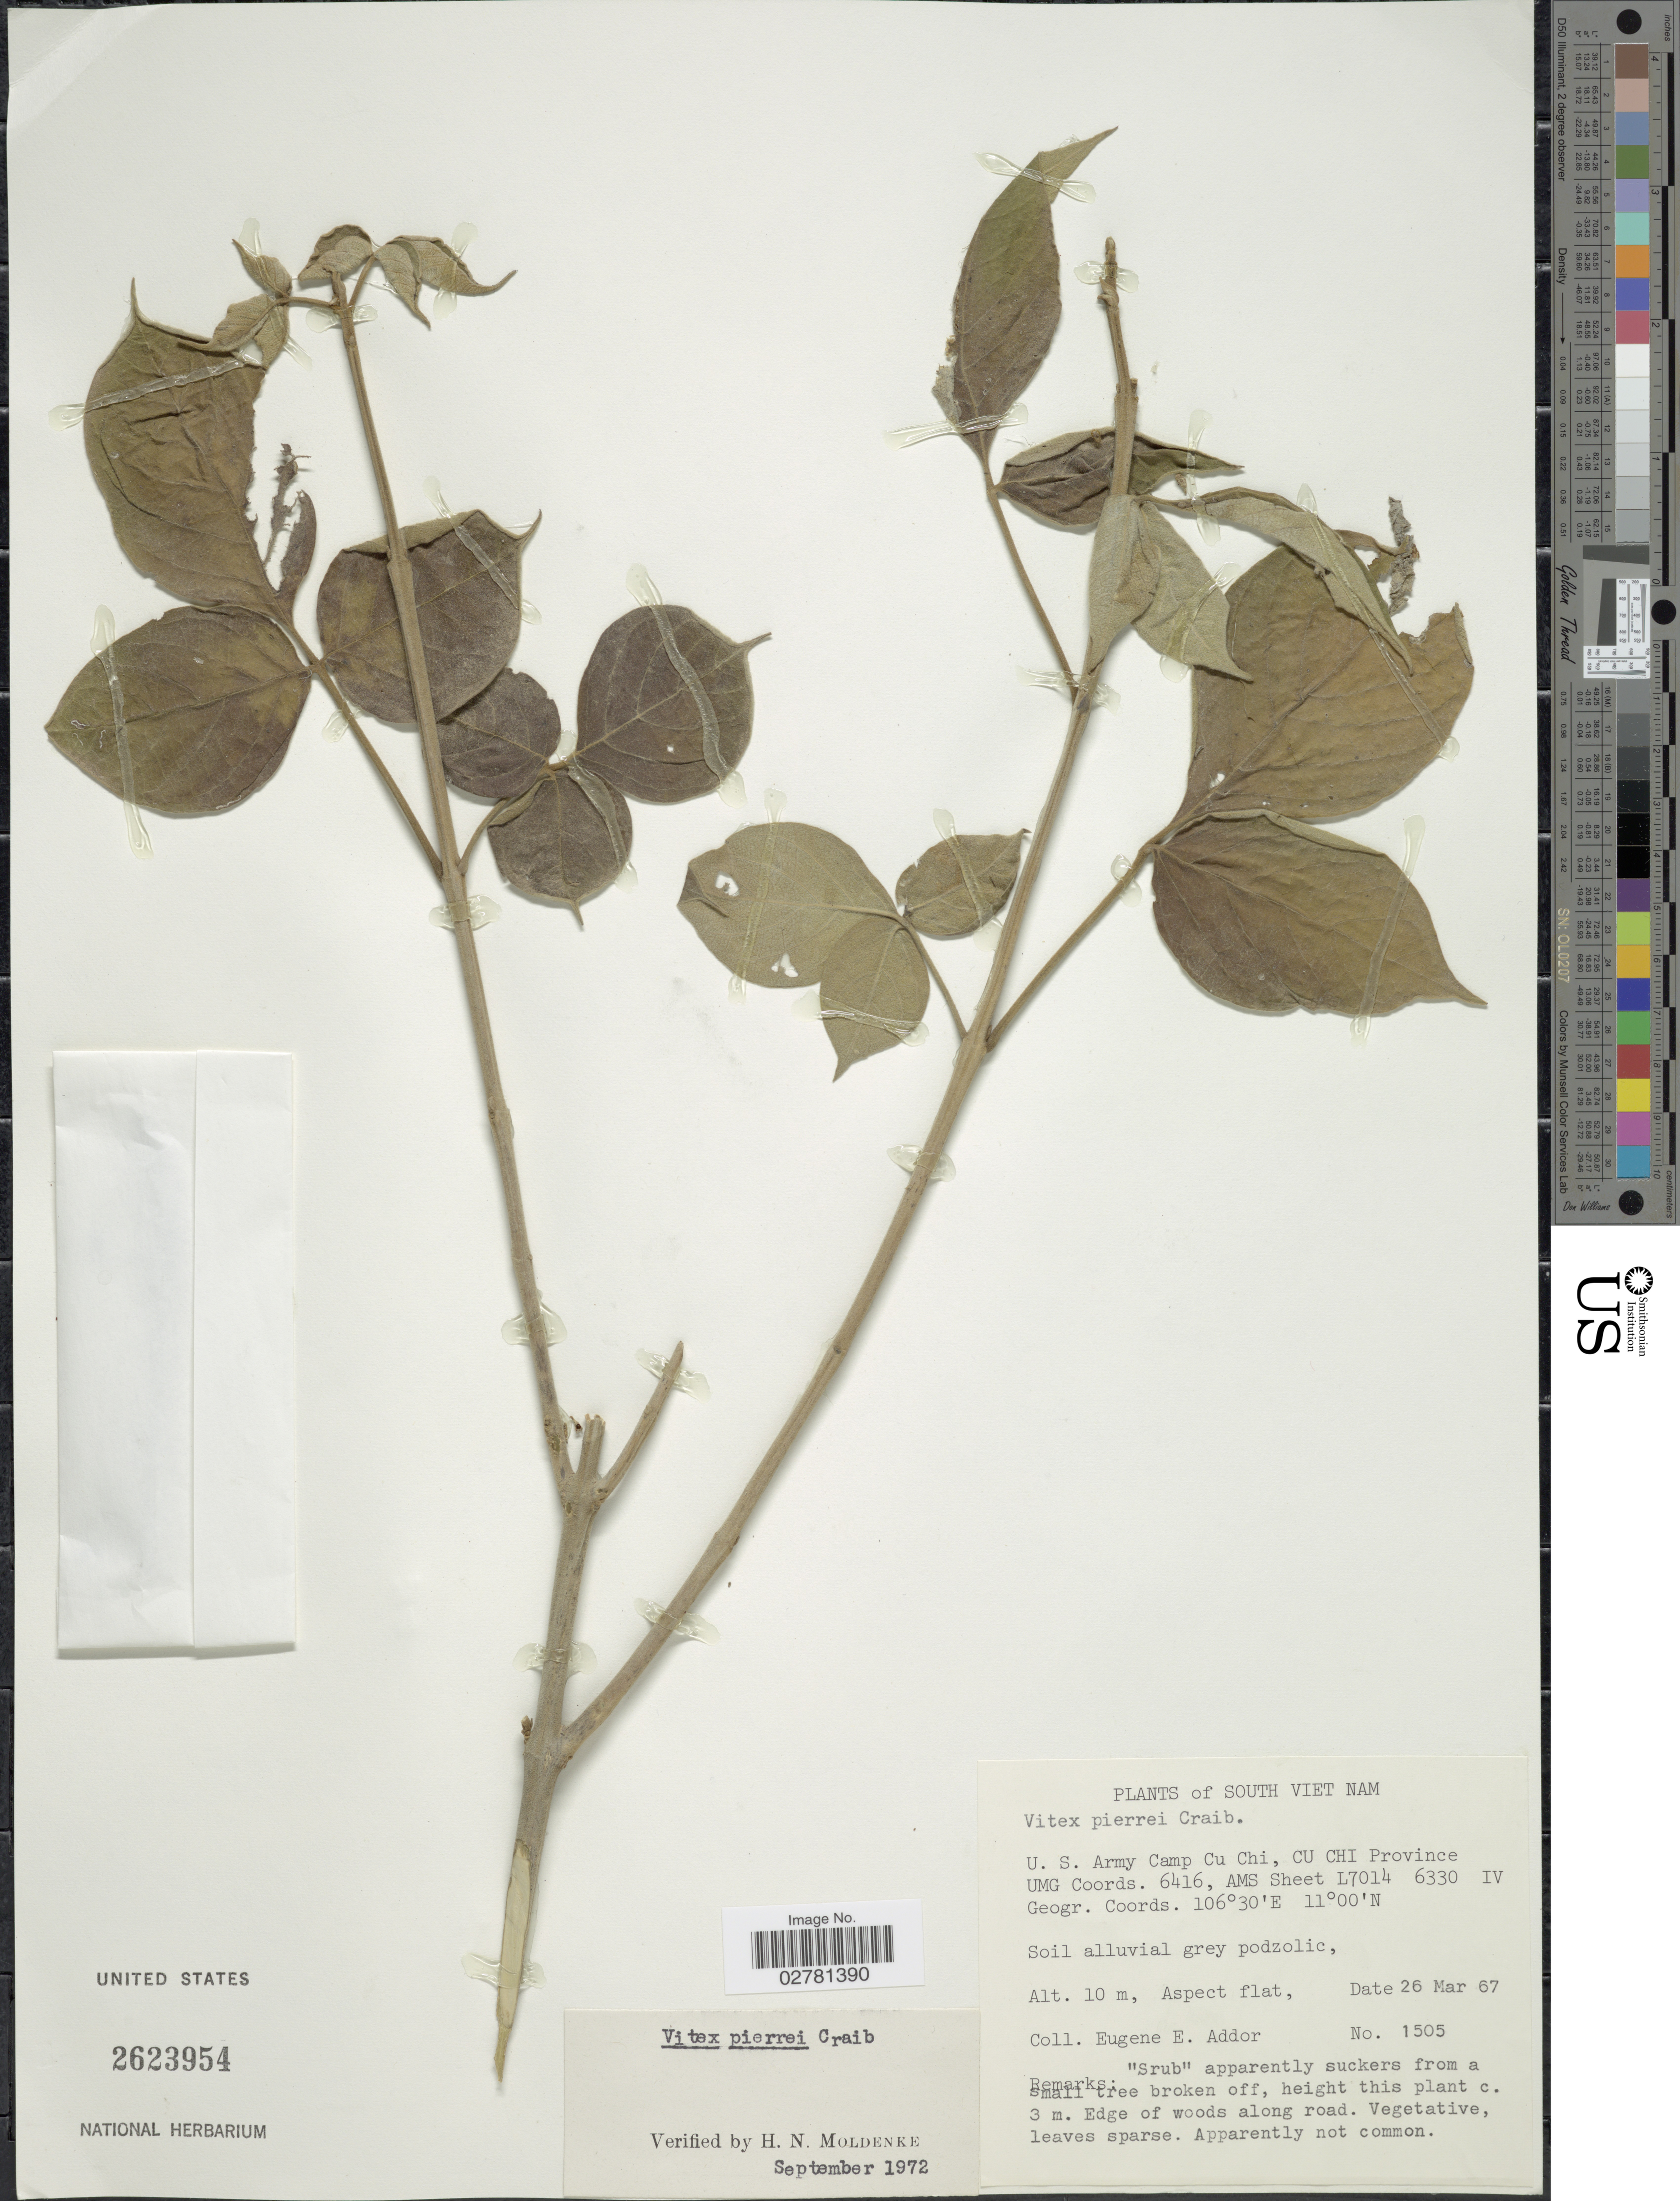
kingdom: Plantae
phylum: Tracheophyta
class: Magnoliopsida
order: Lamiales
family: Lamiaceae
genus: Vitex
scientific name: Vitex pierrei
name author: Craib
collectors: E. E. Addor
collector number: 1505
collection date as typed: Transcribed d/m/y: 26/3/67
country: Vietnam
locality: South Viet Nam. U.S. Army Camp Cu Chi, Cu Chi Province. UMG Coords. 6416, AMS Sheet L7014 6330 IV.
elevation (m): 10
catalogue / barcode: US 2623954